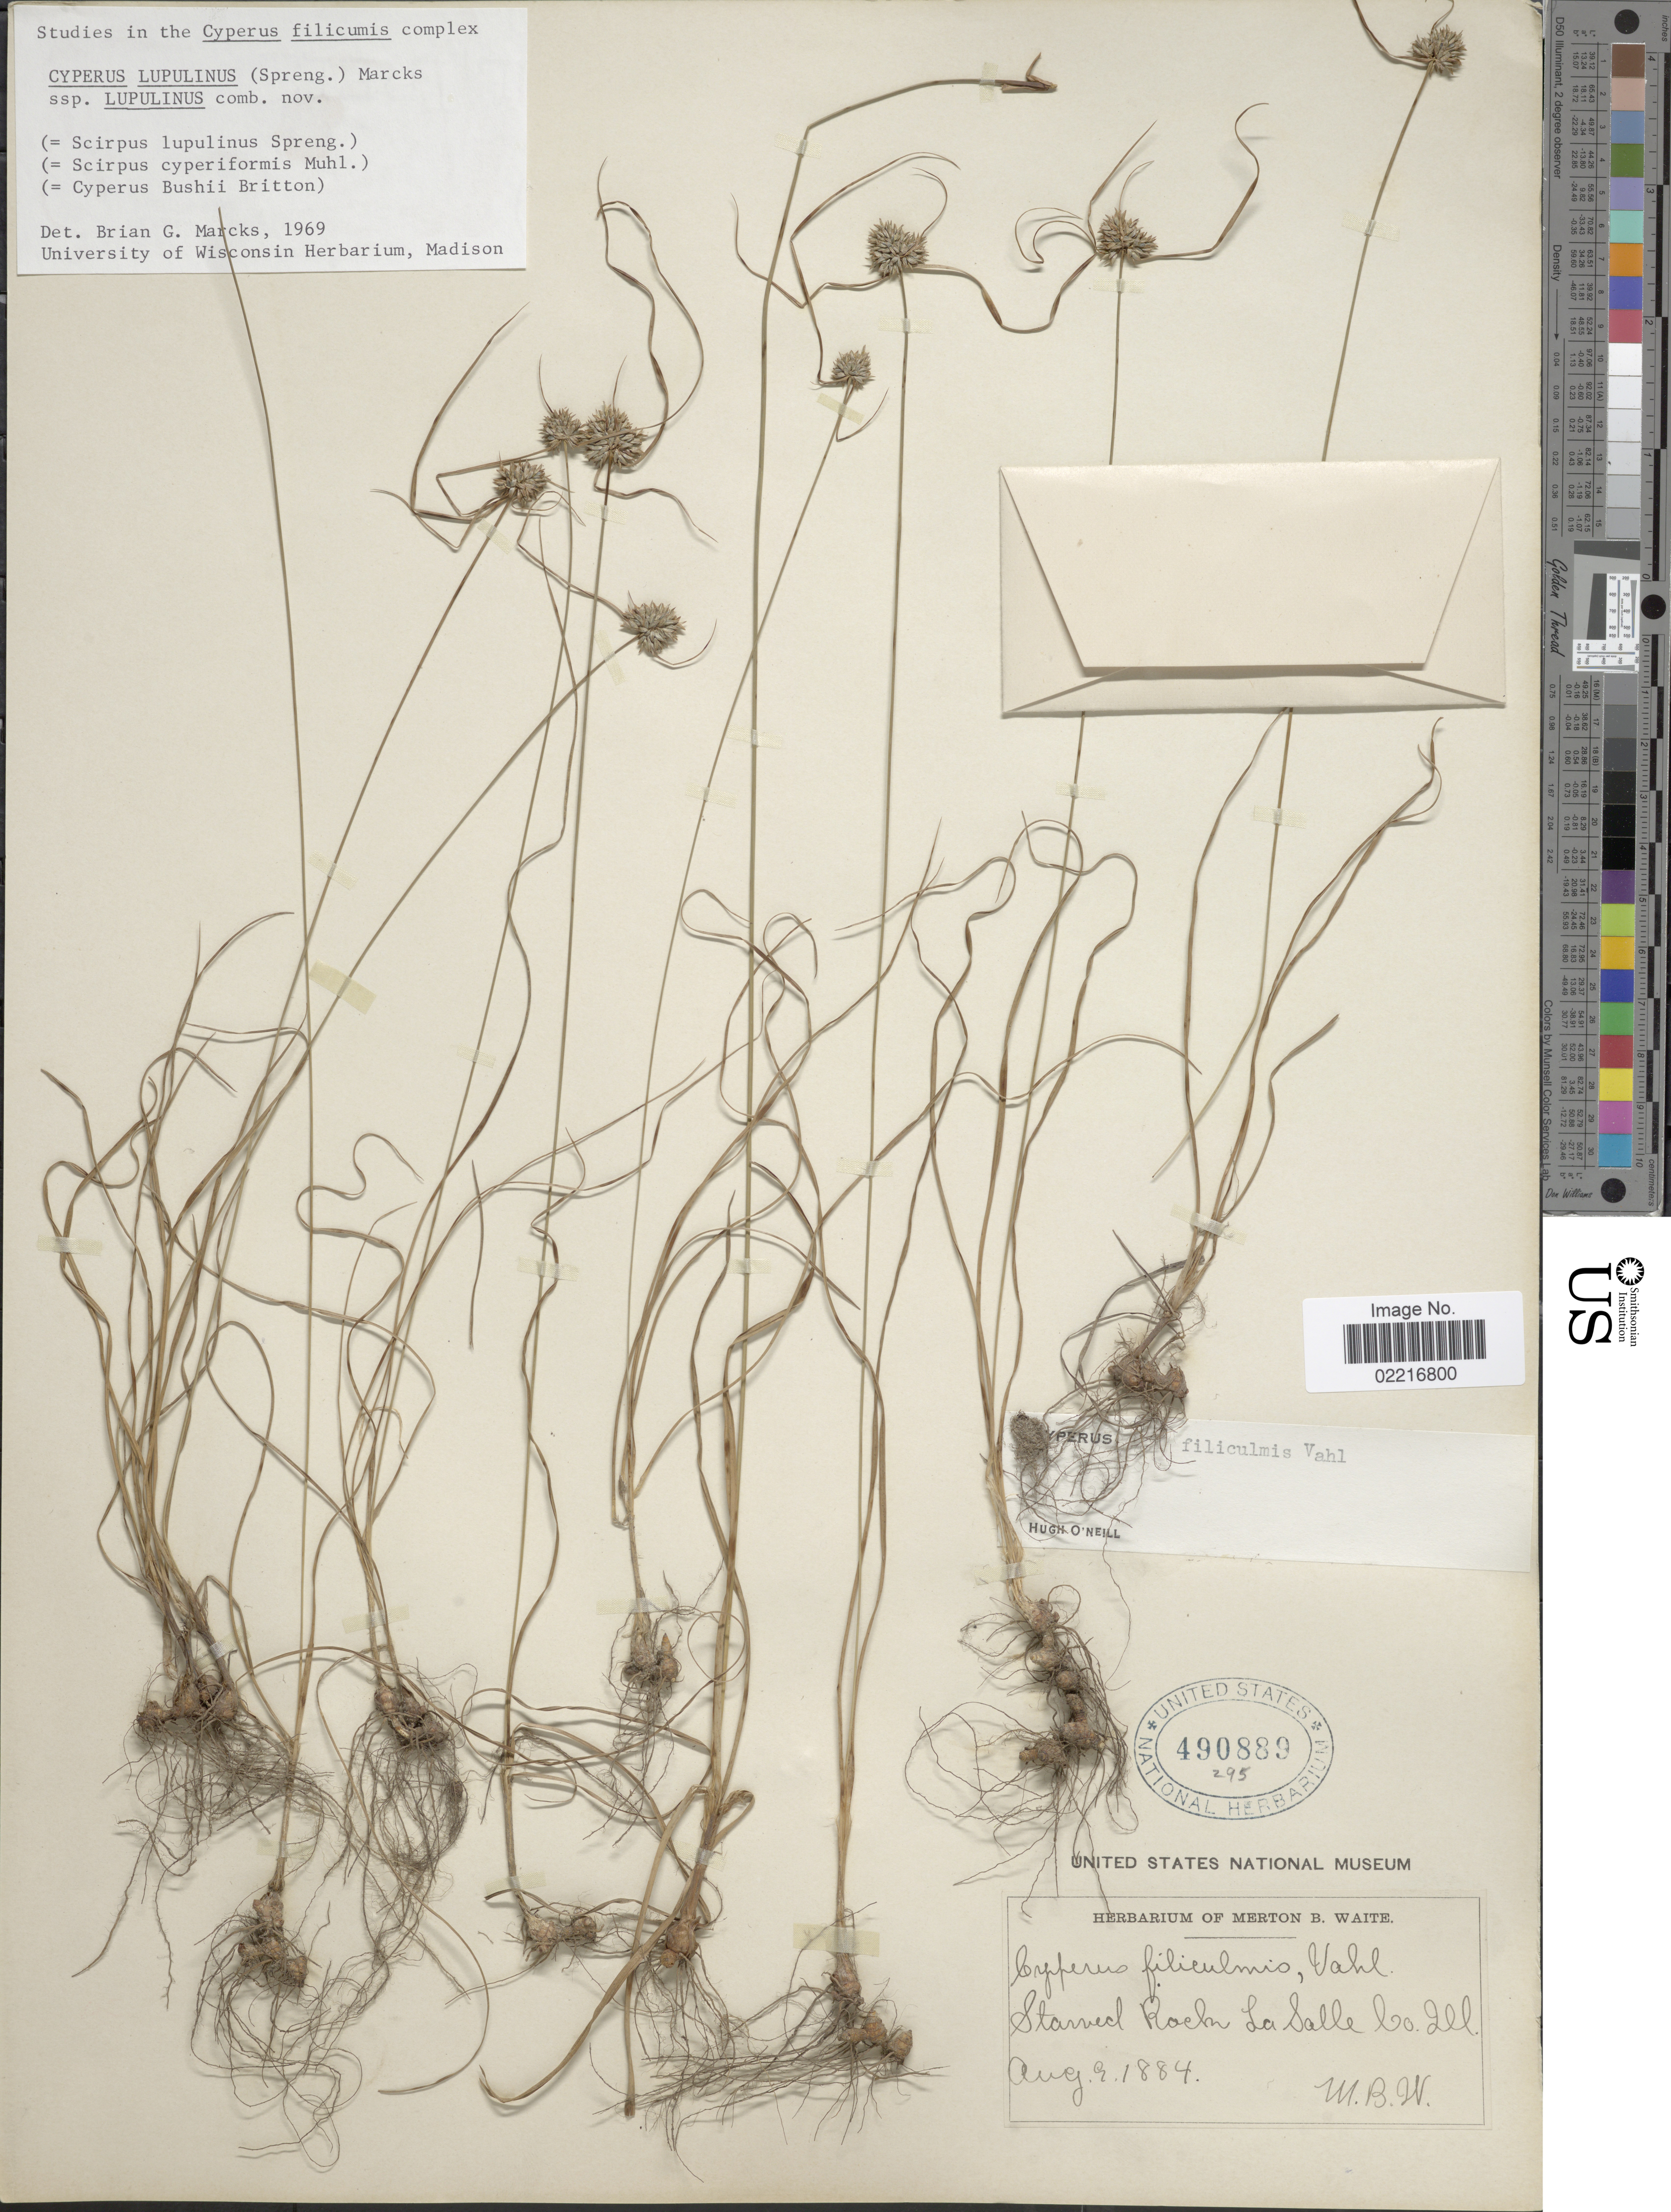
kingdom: Plantae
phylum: Tracheophyta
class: Liliopsida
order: Poales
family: Cyperaceae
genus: Cyperus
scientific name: Cyperus lupulinus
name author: (Spreng.) Marcks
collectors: M. B. Waite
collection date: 1884-08-09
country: United States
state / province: Illinois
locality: Starved Rock LaSalle Co.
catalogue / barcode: US 490889